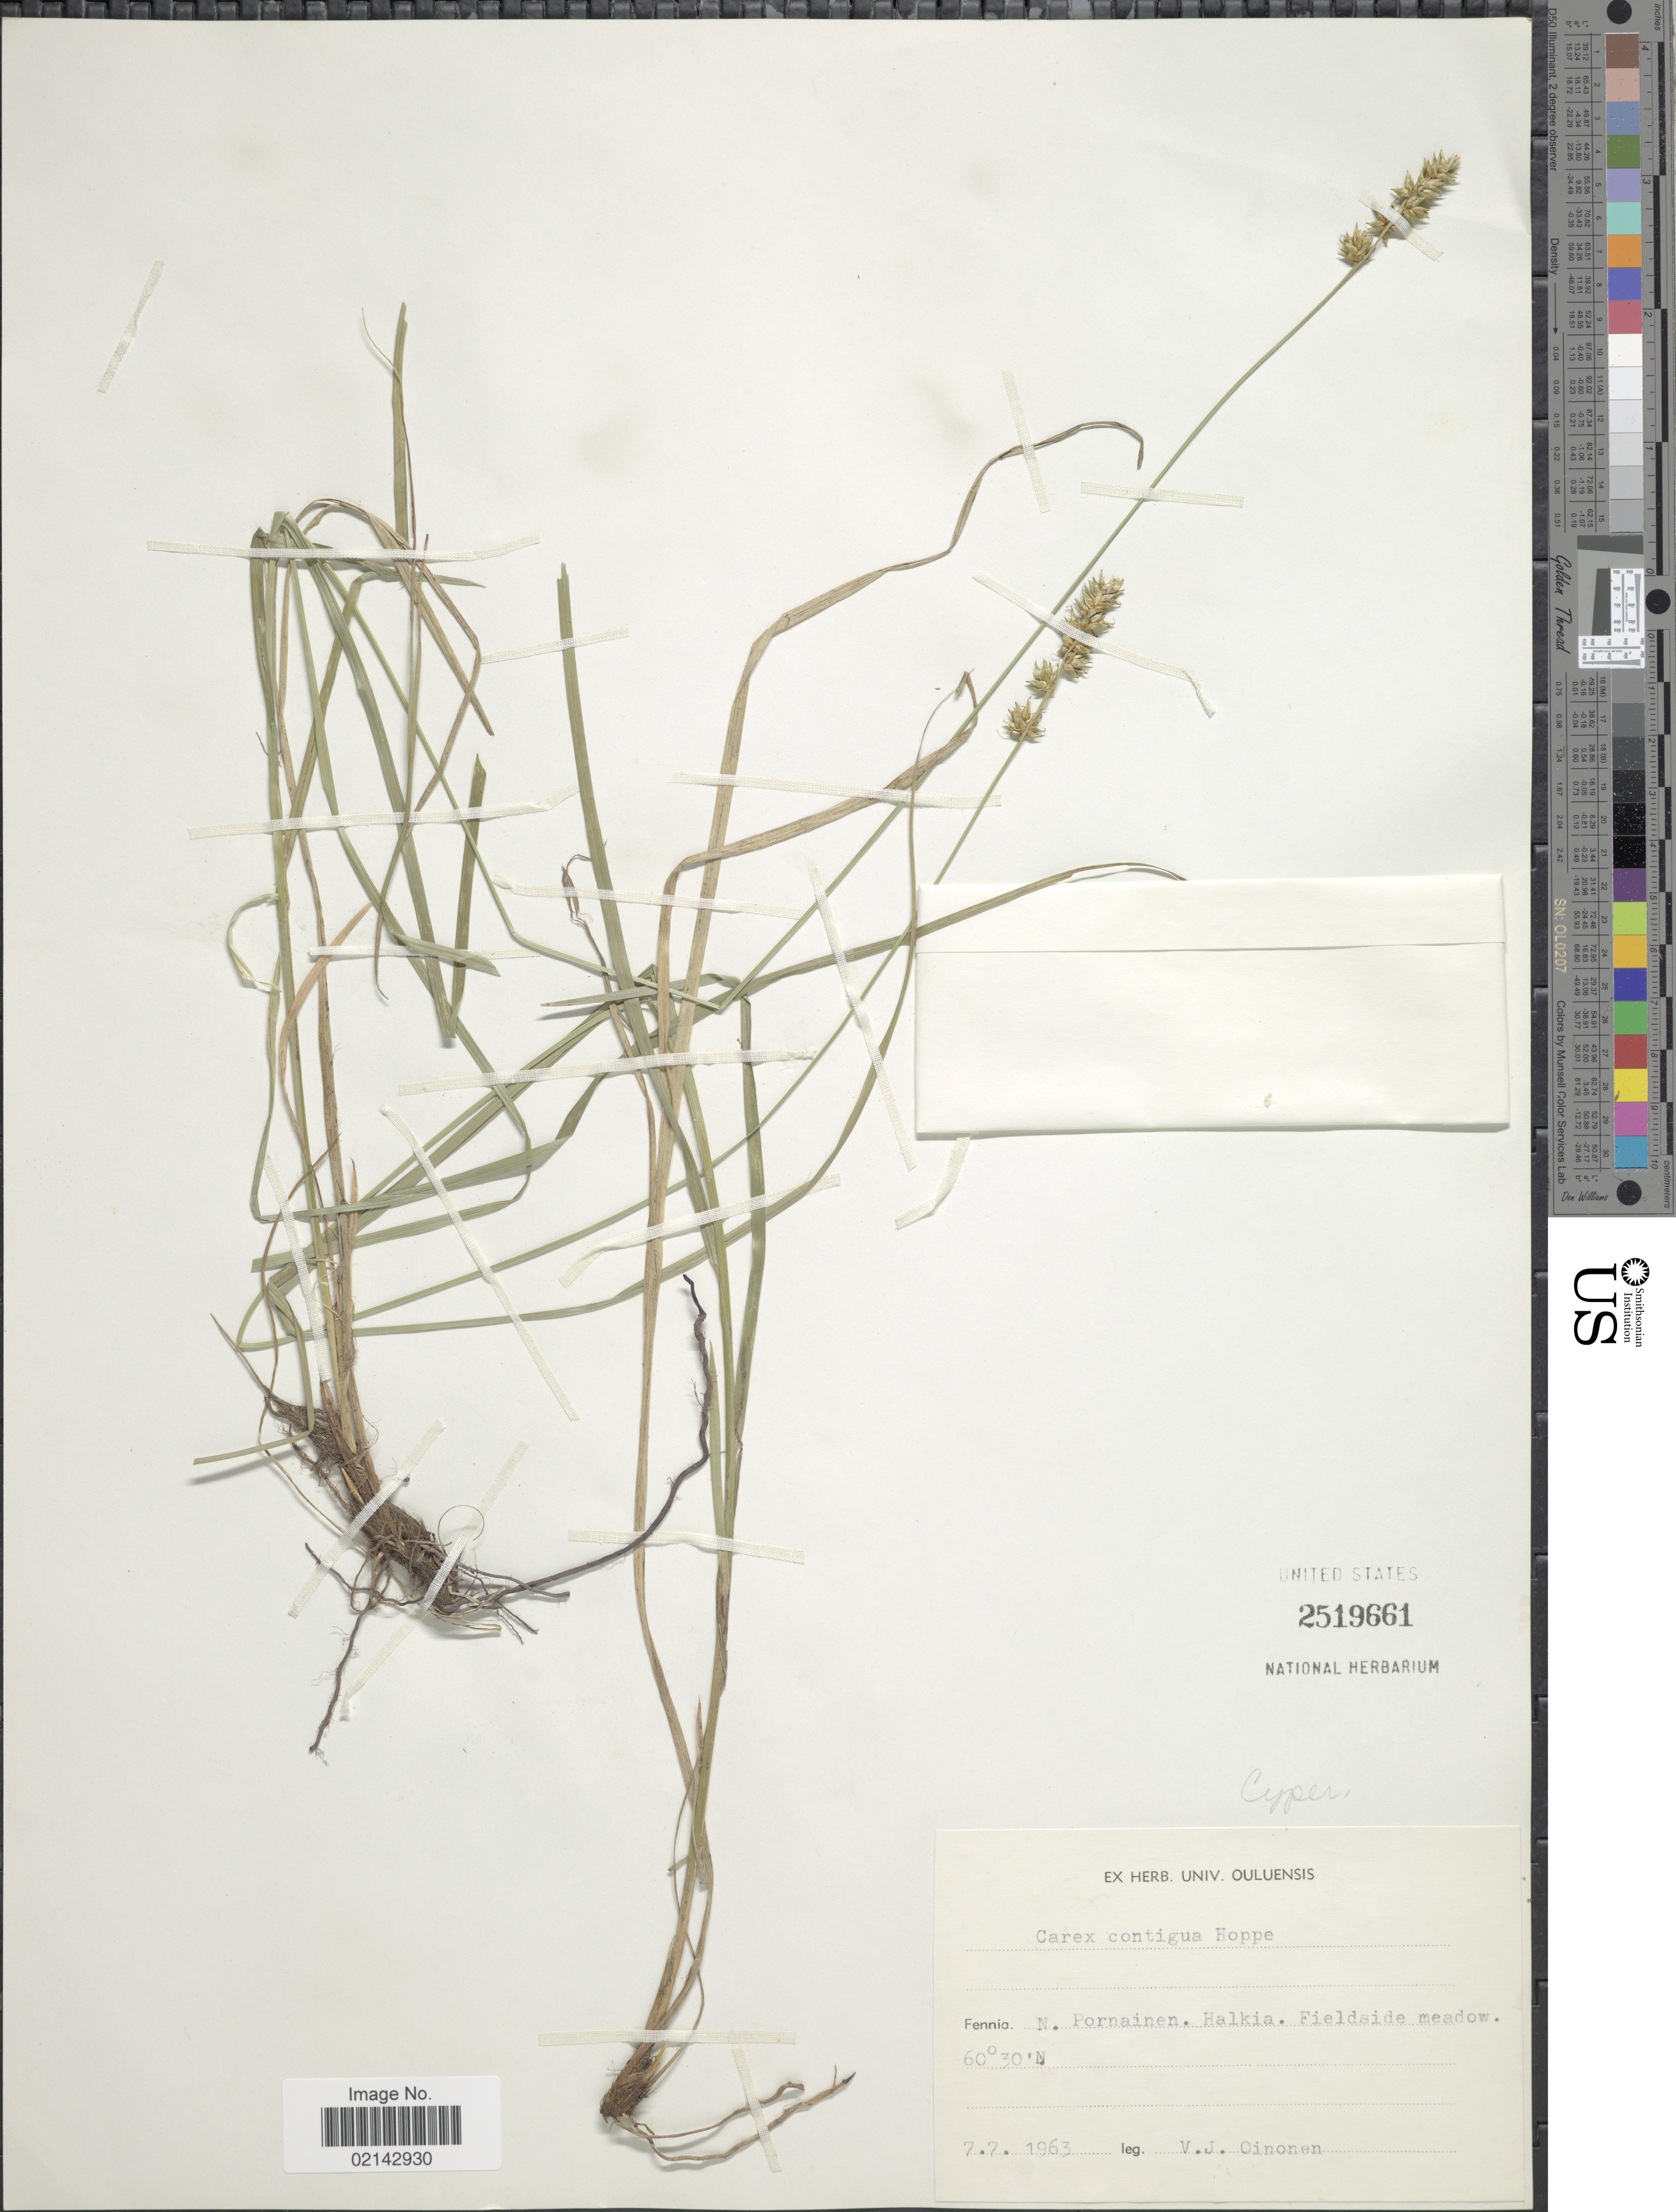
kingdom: Plantae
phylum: Tracheophyta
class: Liliopsida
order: Poales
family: Cyperaceae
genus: Carex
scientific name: Carex spicata subsp. spicata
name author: Huds.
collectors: V. Oinonen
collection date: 1963-07-07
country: Finland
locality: Fennia N. Pornainen, Halkia, Fieldside meadow.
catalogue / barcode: US 2519661